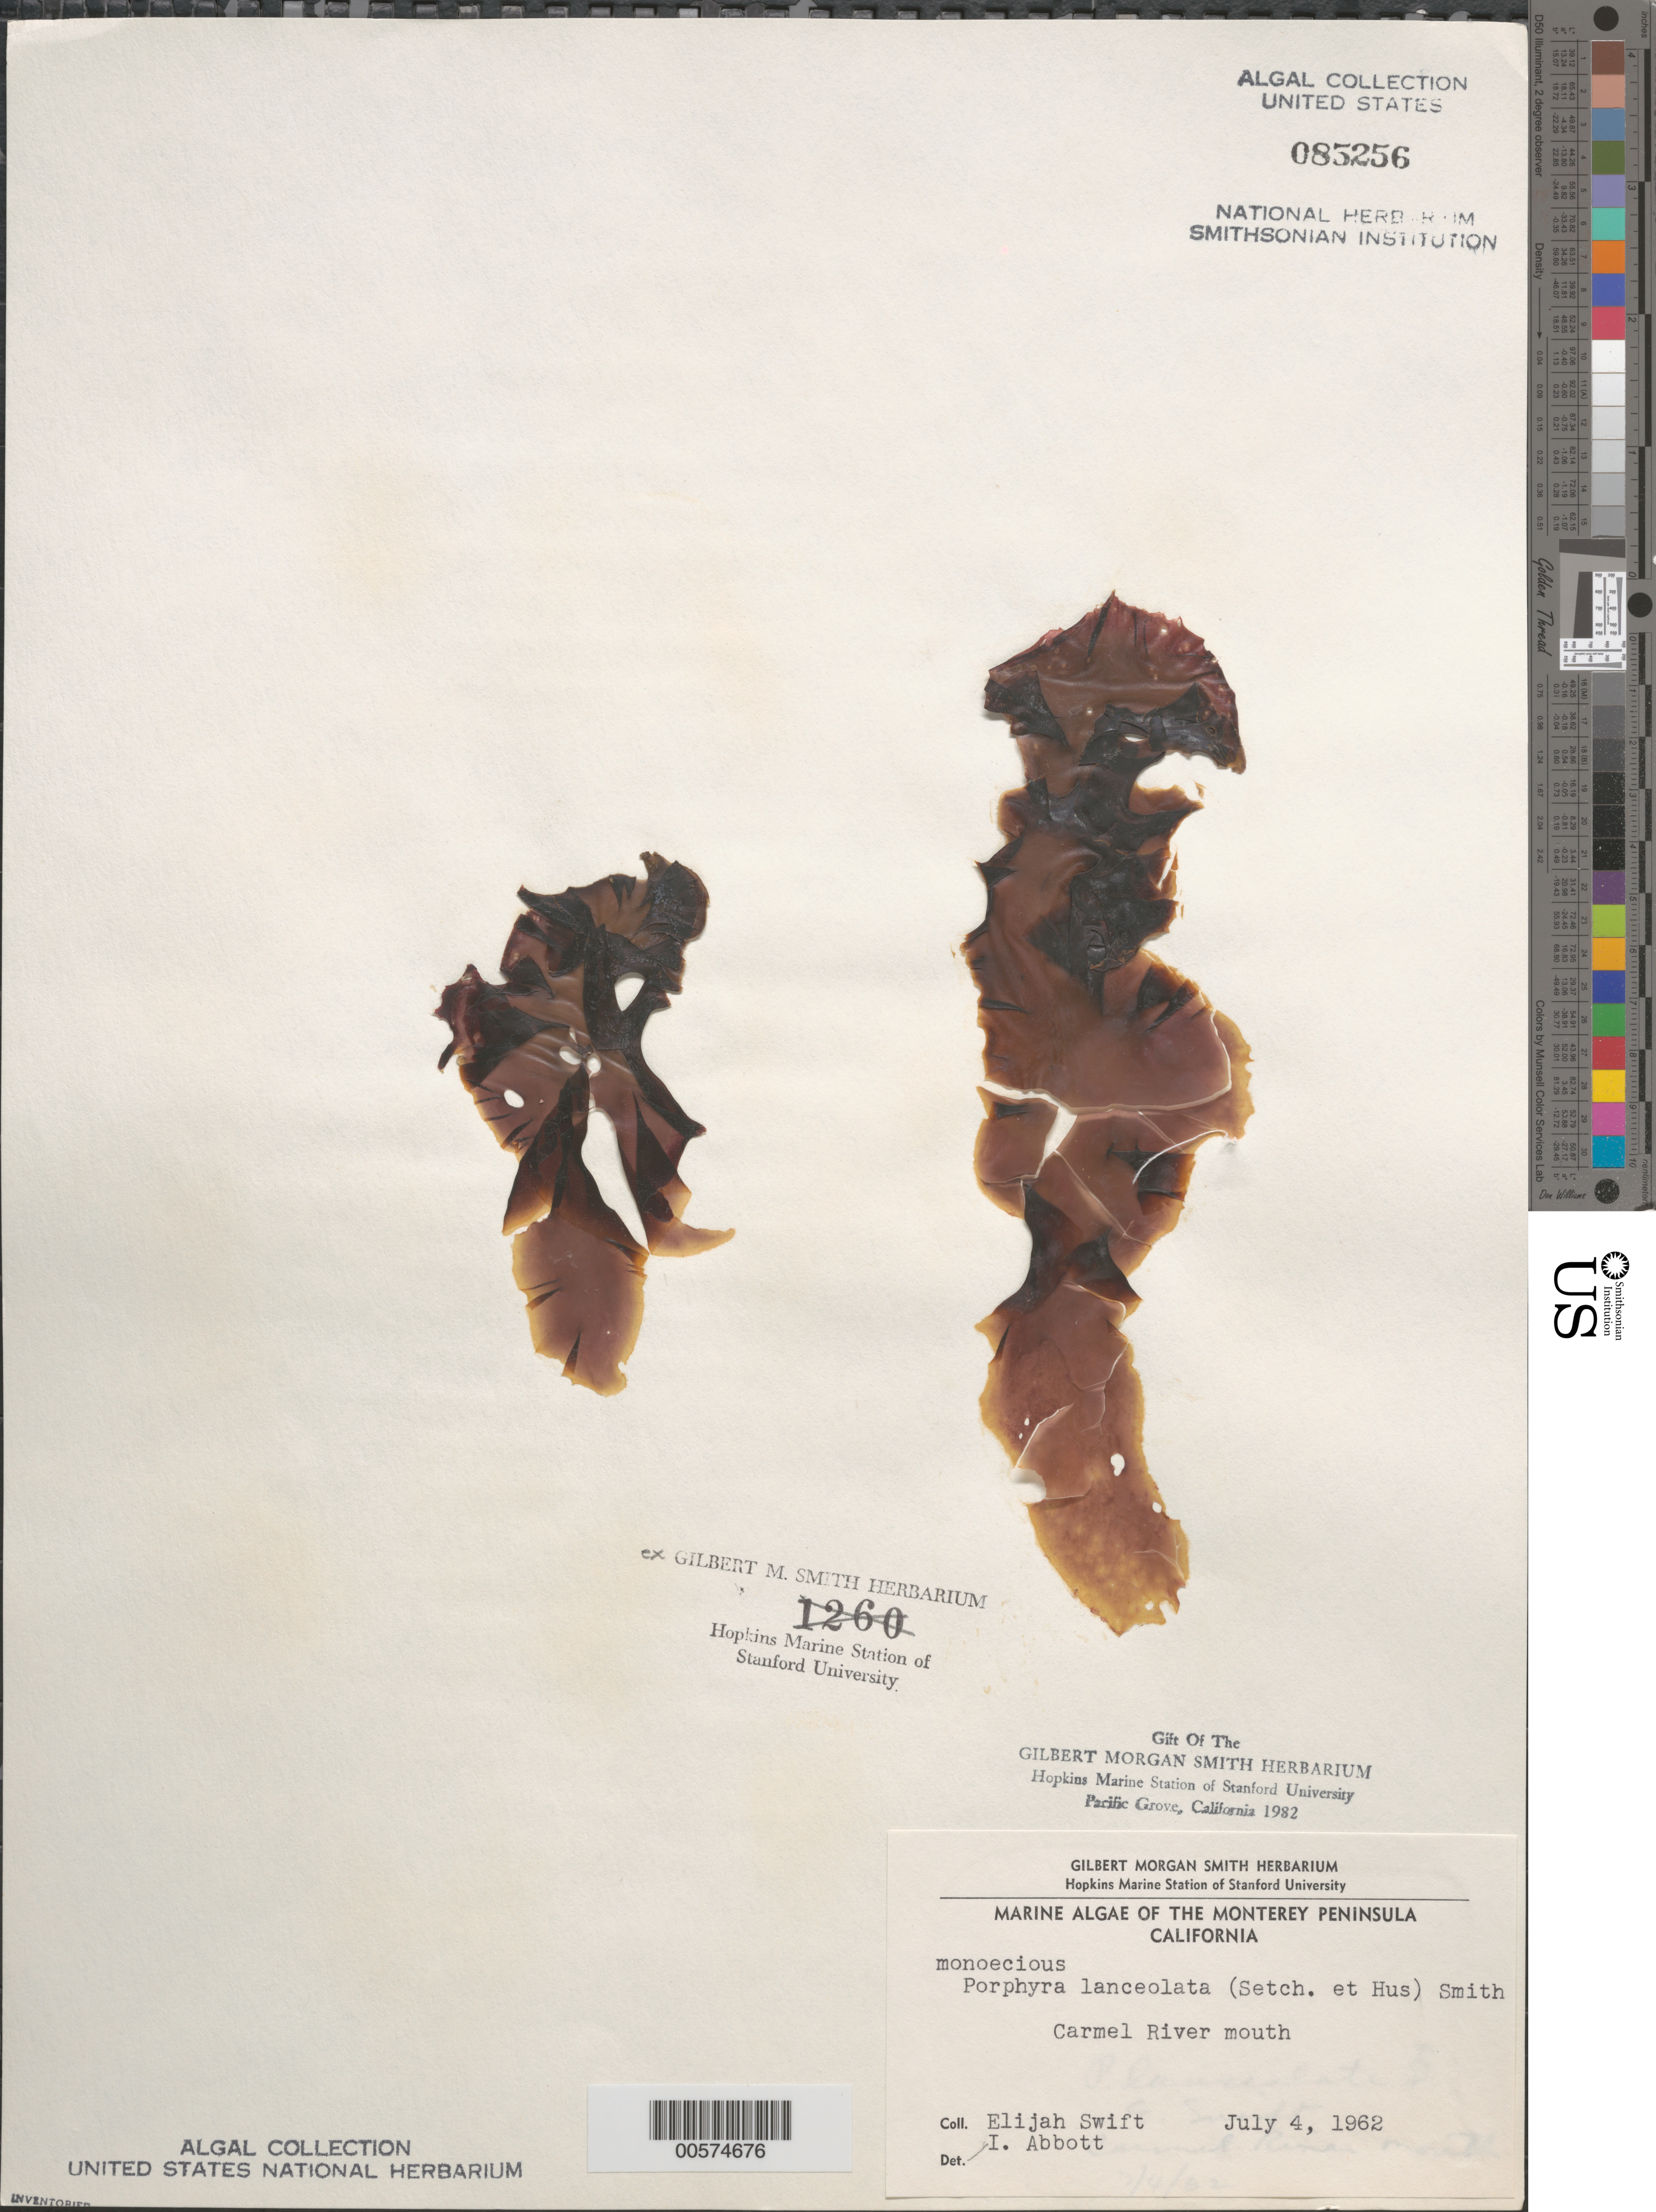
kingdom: Plantae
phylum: Rhodophyta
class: Bangiophyceae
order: Bangiales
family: Bangiaceae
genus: Pyropia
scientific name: Pyropia lanceolata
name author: (Setchell & Hus) S.C. Lindstrom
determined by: Algae name updating Project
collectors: E. Swift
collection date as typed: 04 Jul 1962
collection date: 1962-07-04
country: United States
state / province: California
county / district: Monterey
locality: Carmel River mouth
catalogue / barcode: US 85256